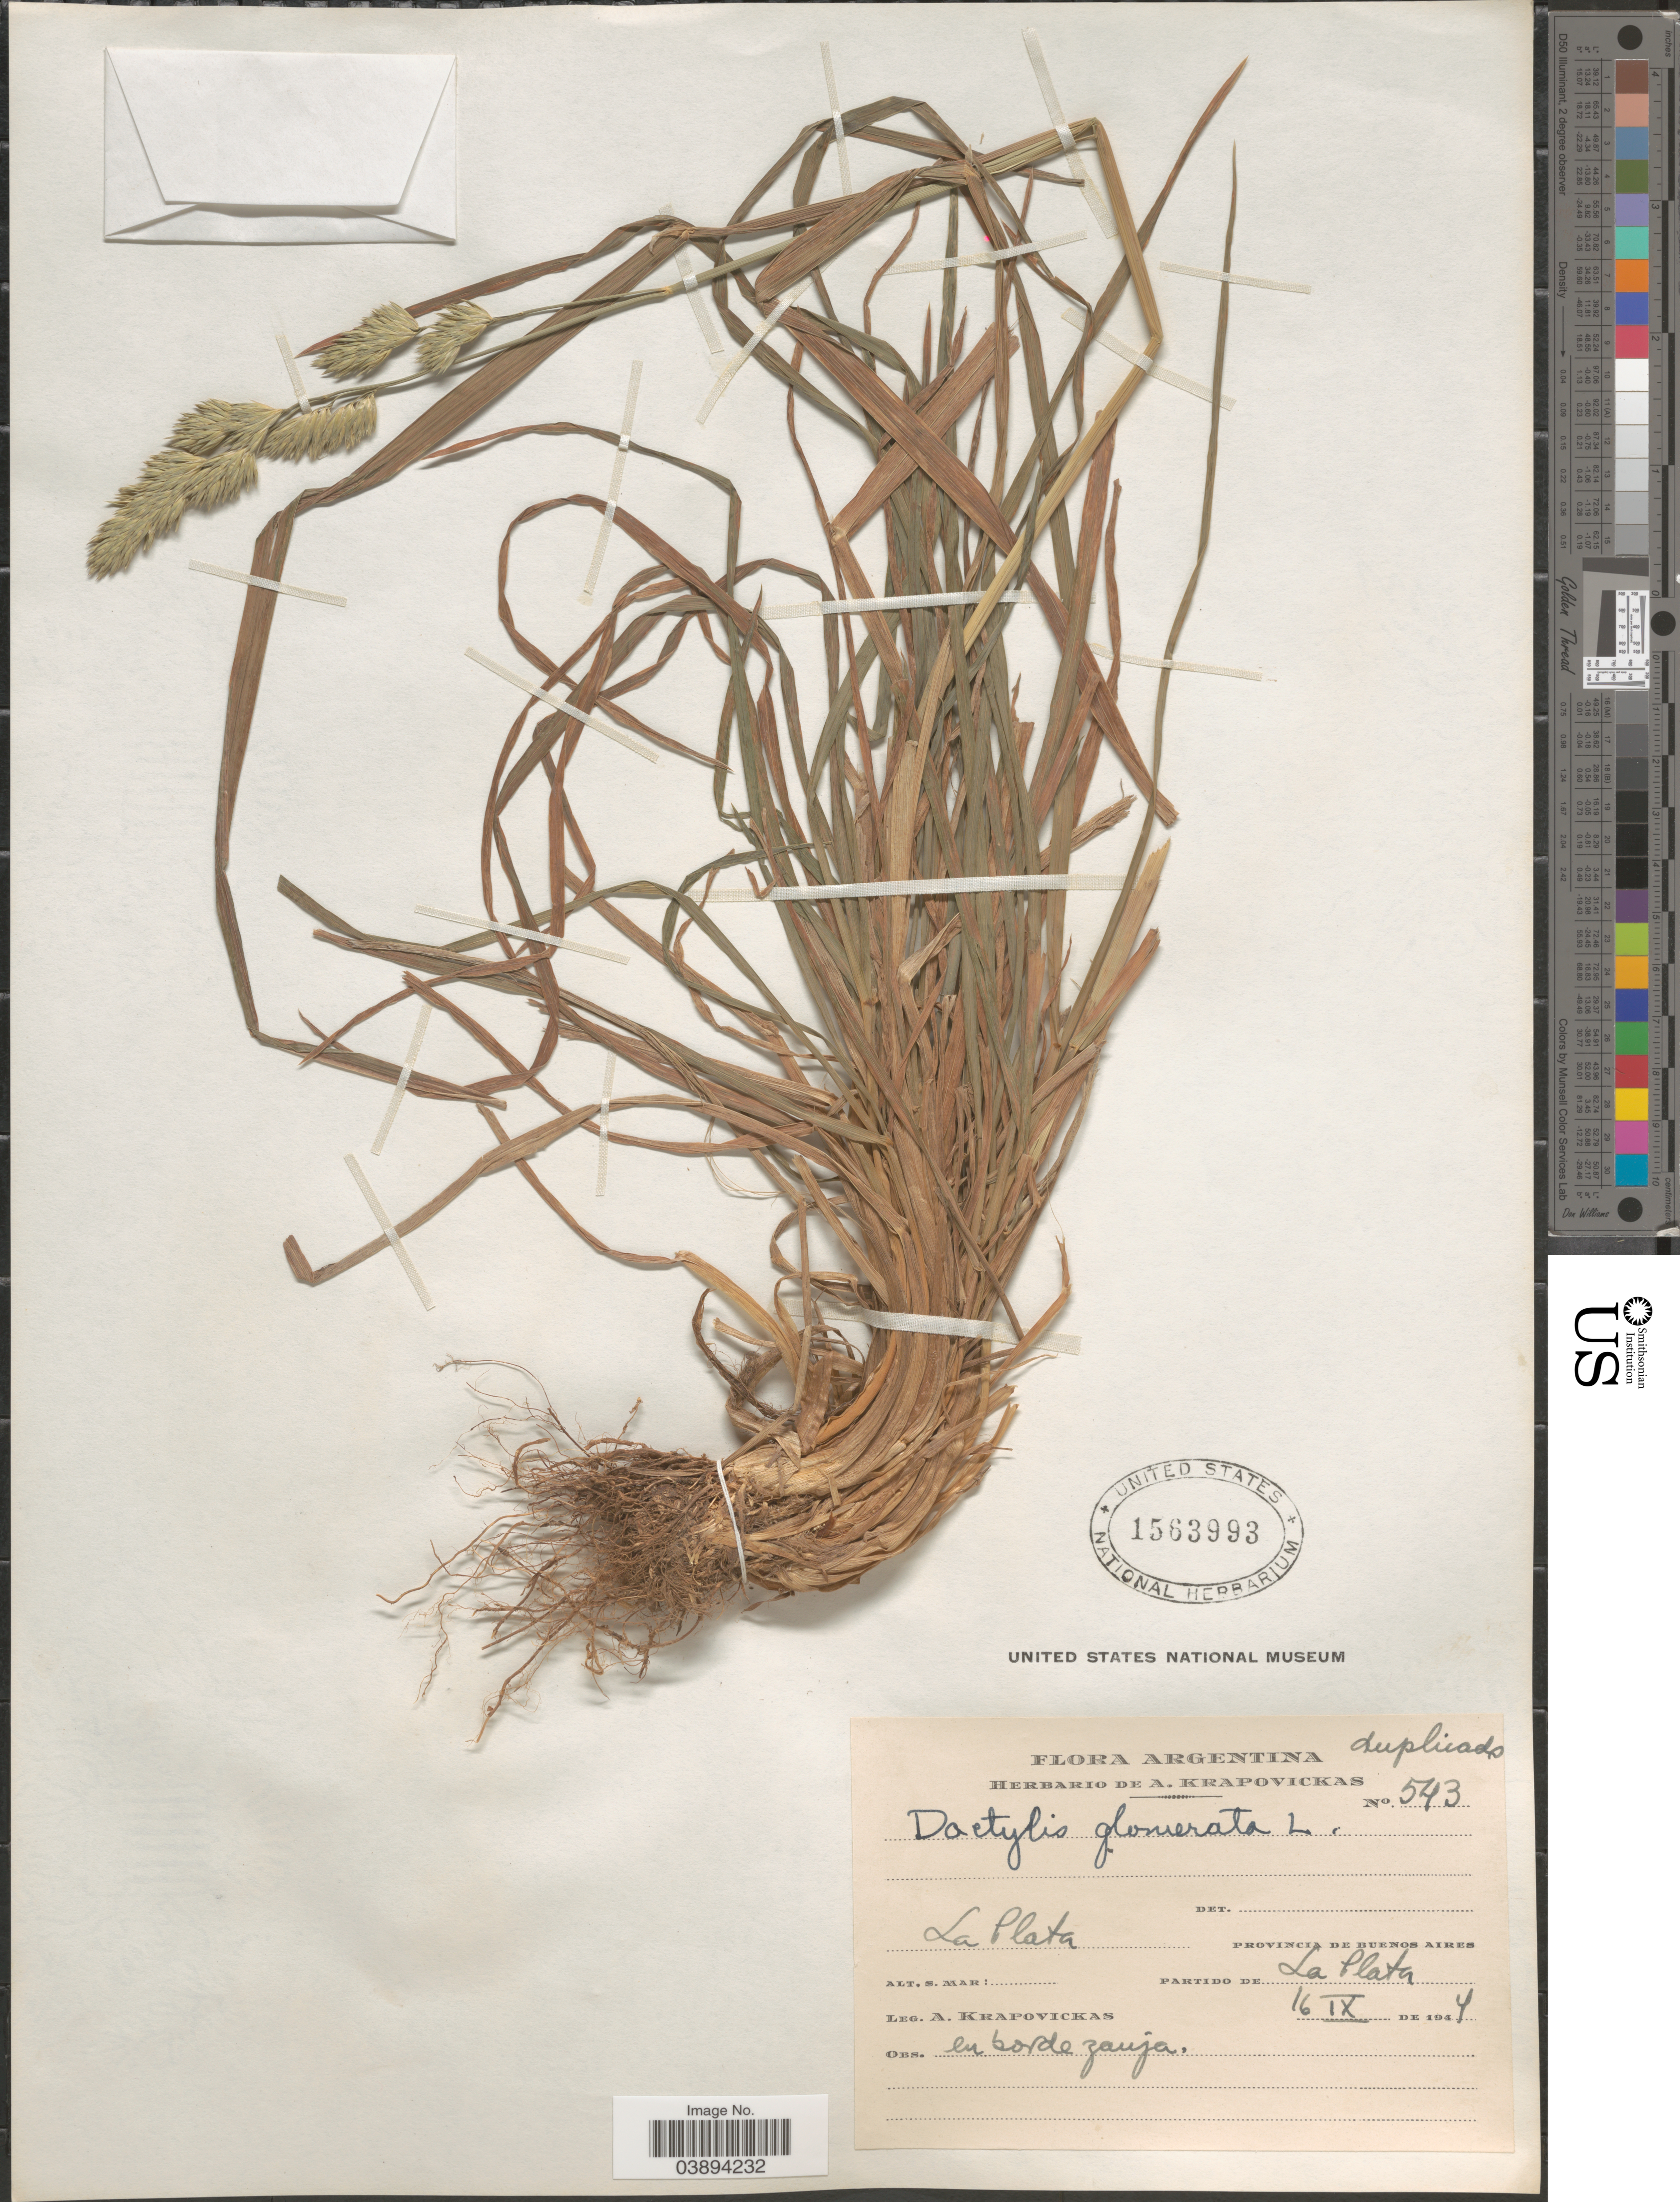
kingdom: Plantae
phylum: Tracheophyta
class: Liliopsida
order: Poales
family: Poaceae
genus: Dactylis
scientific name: Dactylis glomerata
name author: L.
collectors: A. Krapovickas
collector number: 543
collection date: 1944-09-16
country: Argentina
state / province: Buenos Aires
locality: La Plata. Partido de La Plata.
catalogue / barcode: US 1563993